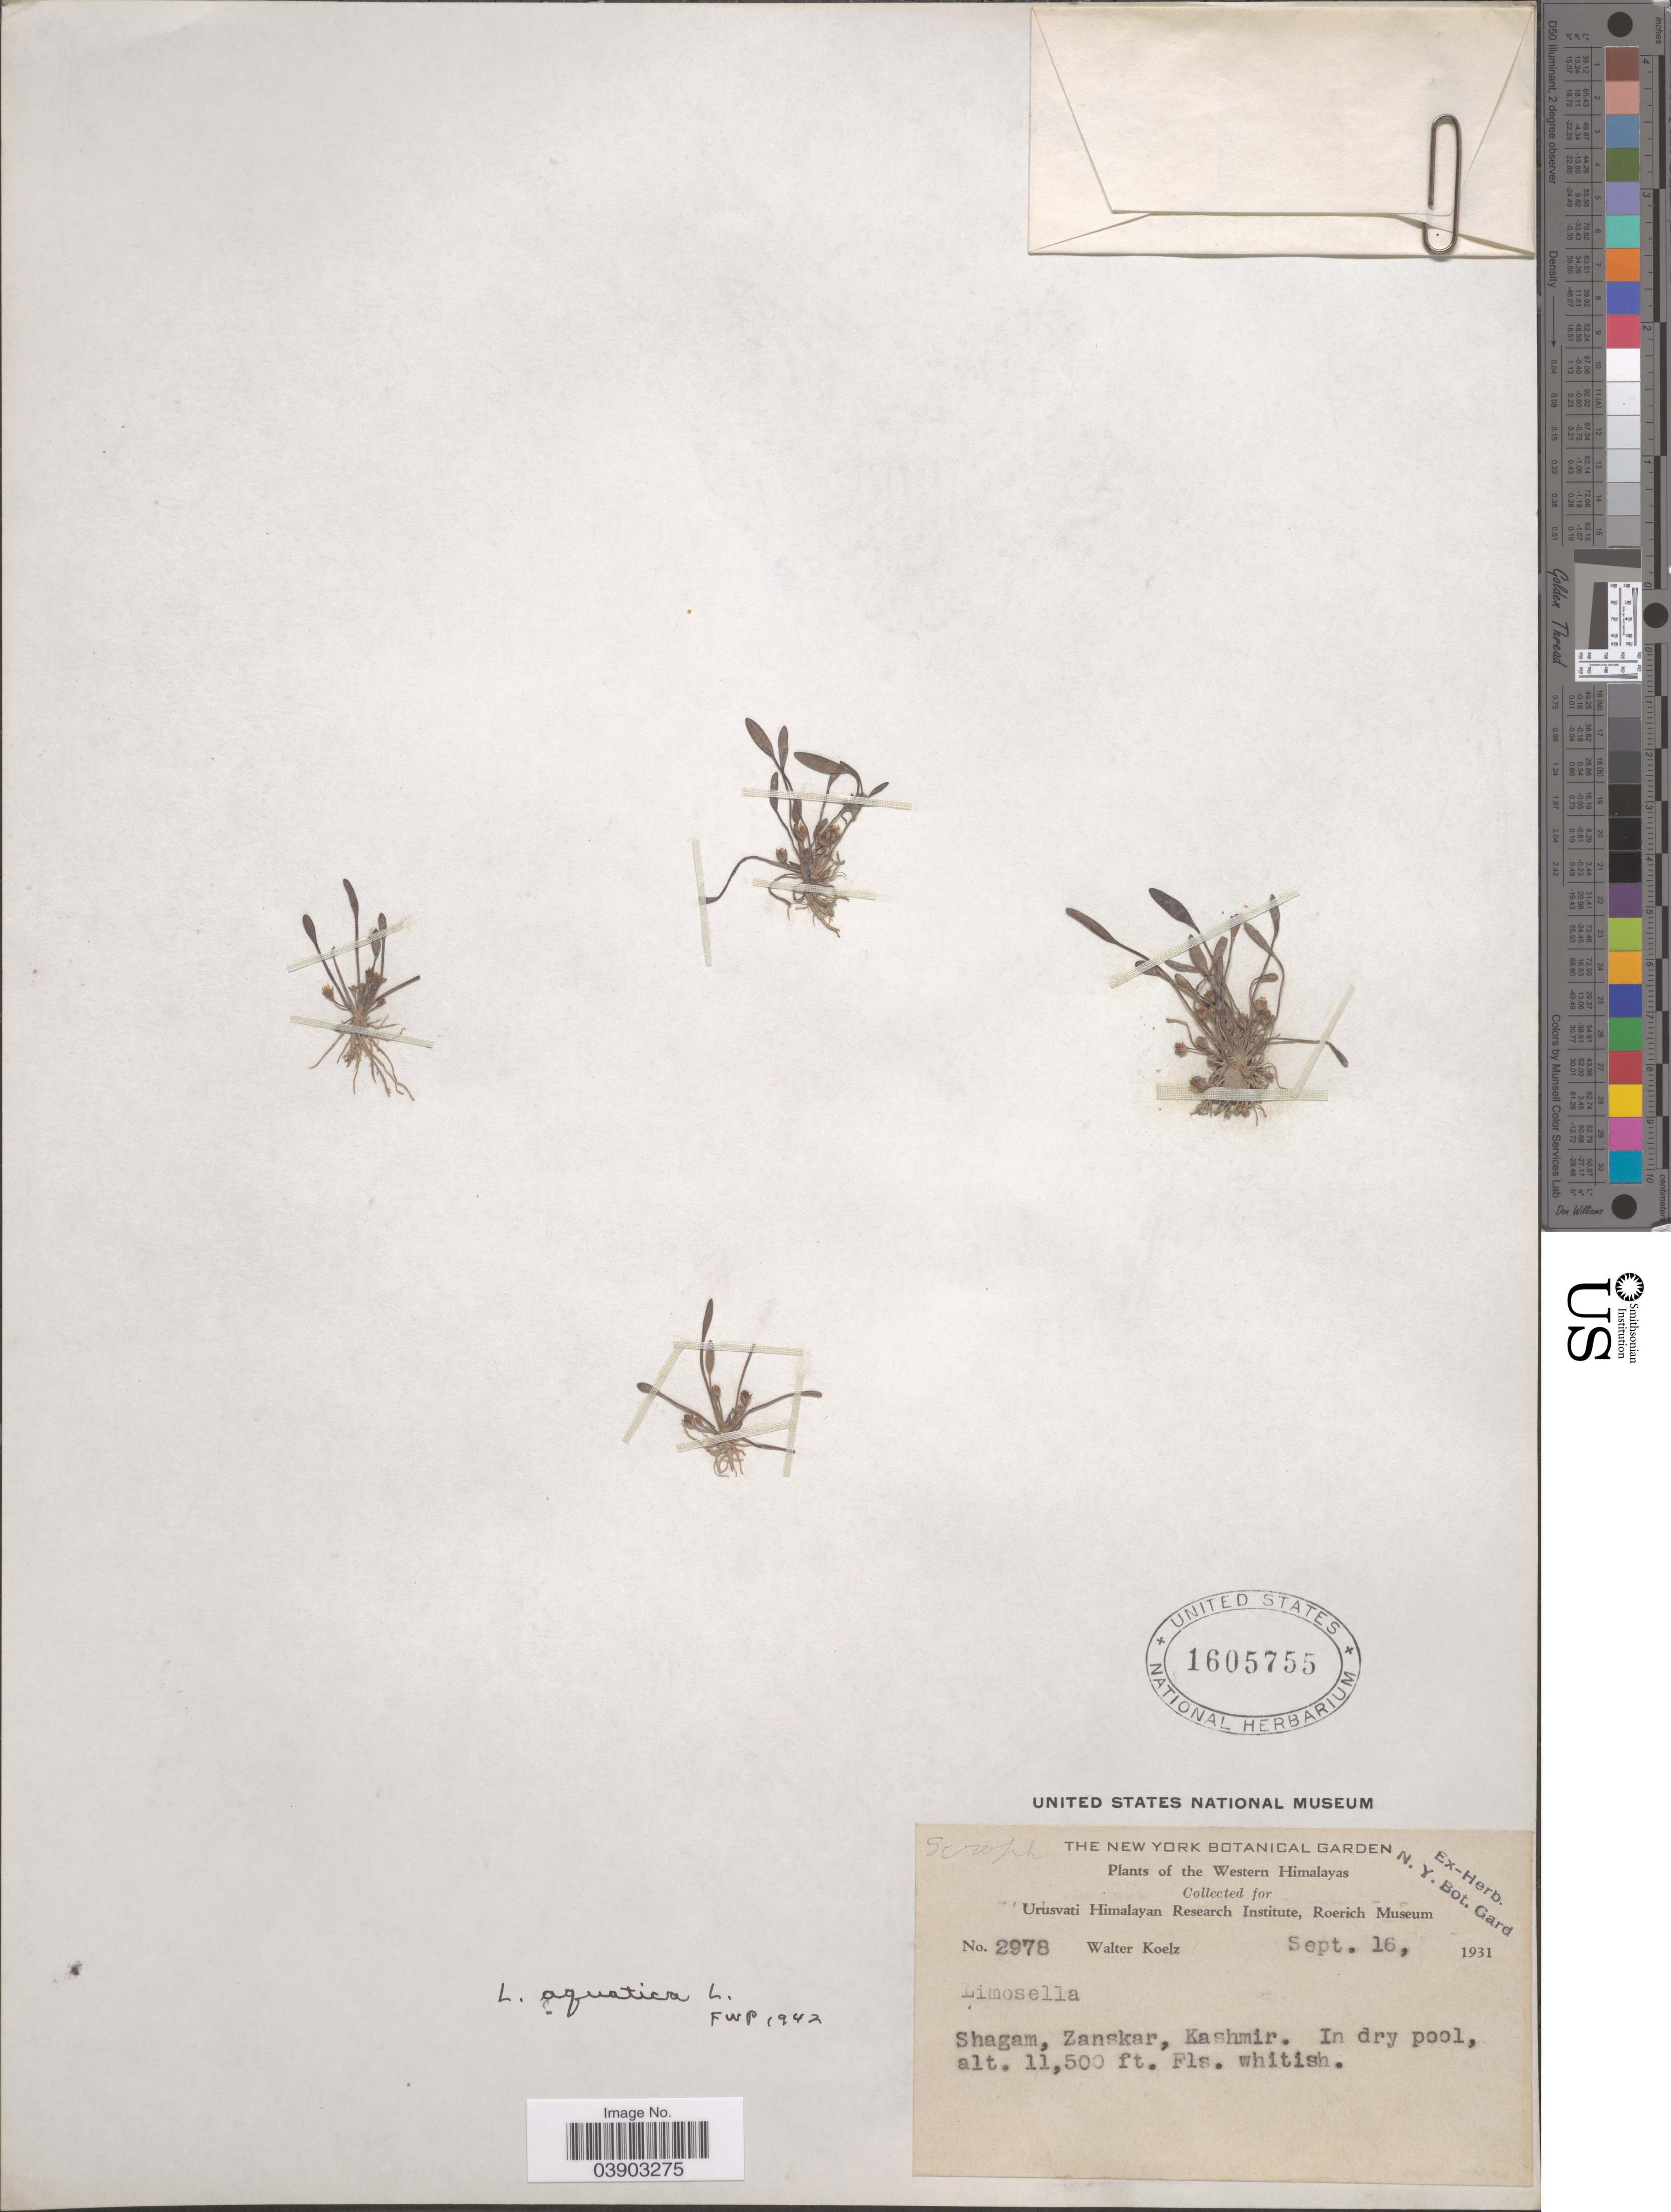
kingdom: Plantae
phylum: Tracheophyta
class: Magnoliopsida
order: Lamiales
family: Scrophulariaceae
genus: Limosella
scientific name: Limosella aquatica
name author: L.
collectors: W. N. Koelz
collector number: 2978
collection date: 1931-09-16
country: India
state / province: Jammu and Kashmir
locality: Western Himalayas. Shagam, Zanskar, Kashmir.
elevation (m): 3505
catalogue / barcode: US 1605755